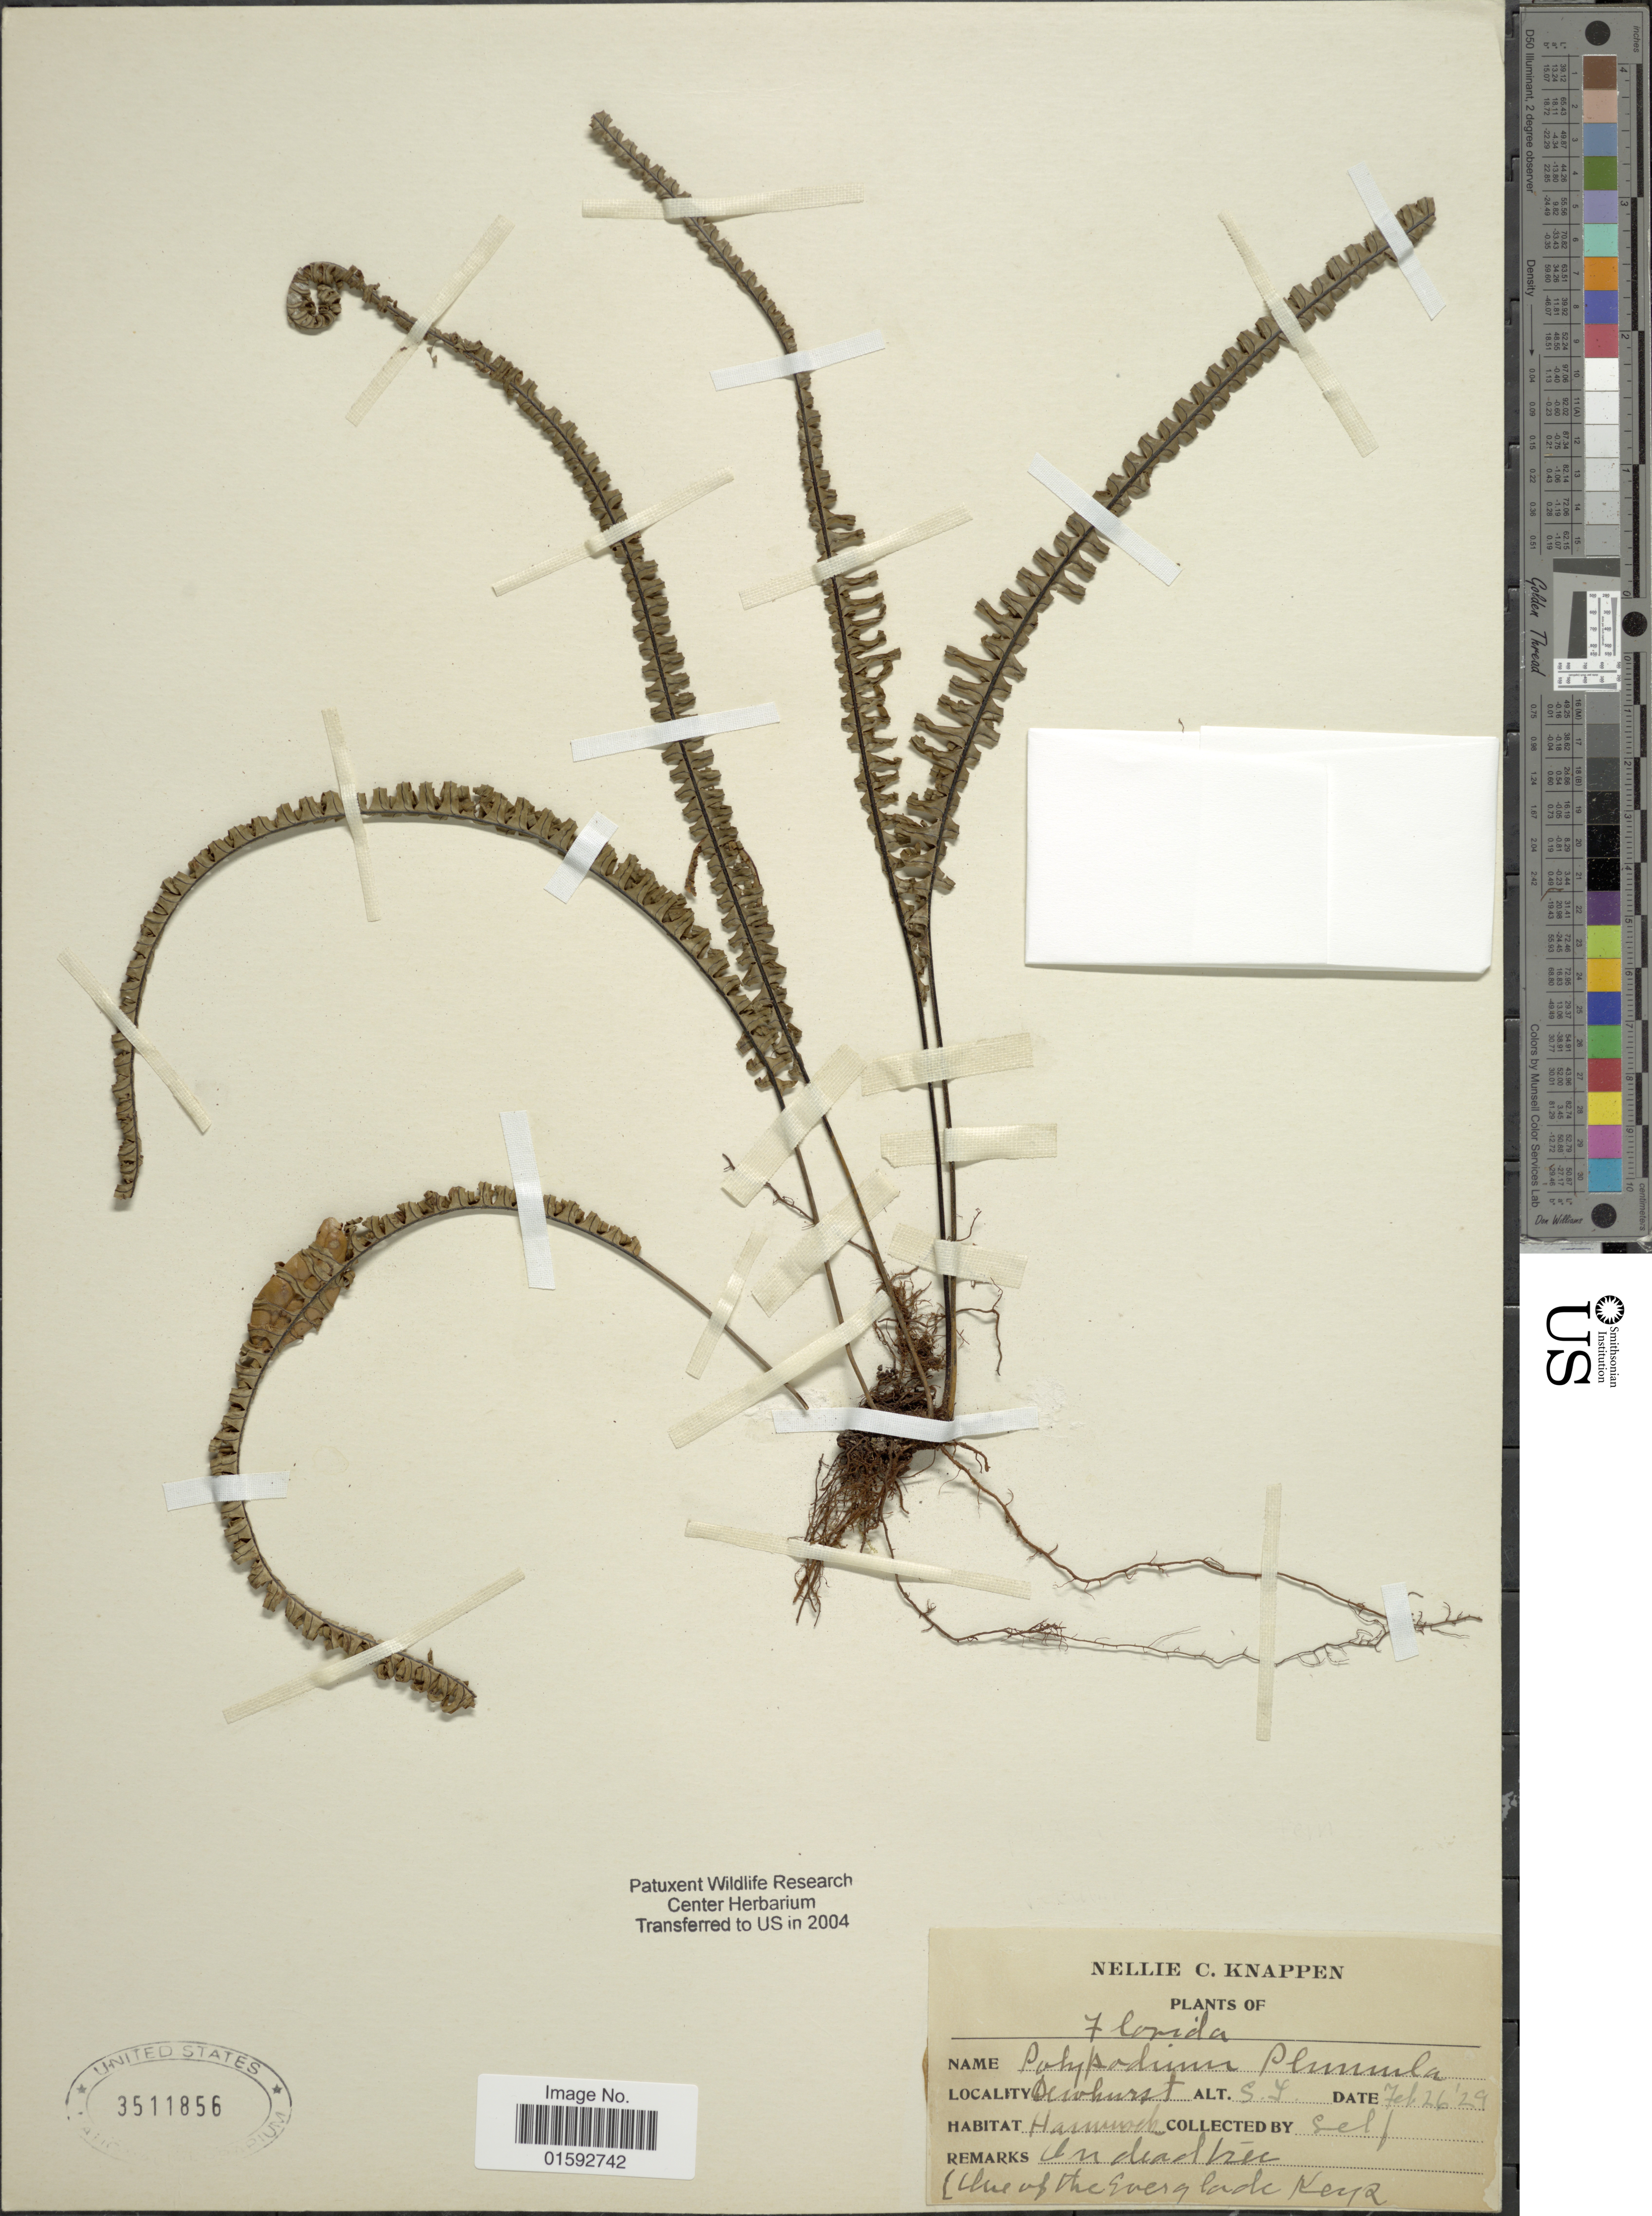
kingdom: Plantae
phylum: Tracheophyta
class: Polypodiopsida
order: Polypodiales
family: Polypodiaceae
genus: Pecluma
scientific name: Pecluma plumula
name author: (Humb. & Bonpl. ex Willd.) M.G. Price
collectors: N. Knappen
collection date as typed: Transcribed d/m/y: 26/2/29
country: United States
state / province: Florida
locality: Decohurst, Hammock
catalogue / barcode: US 3511856